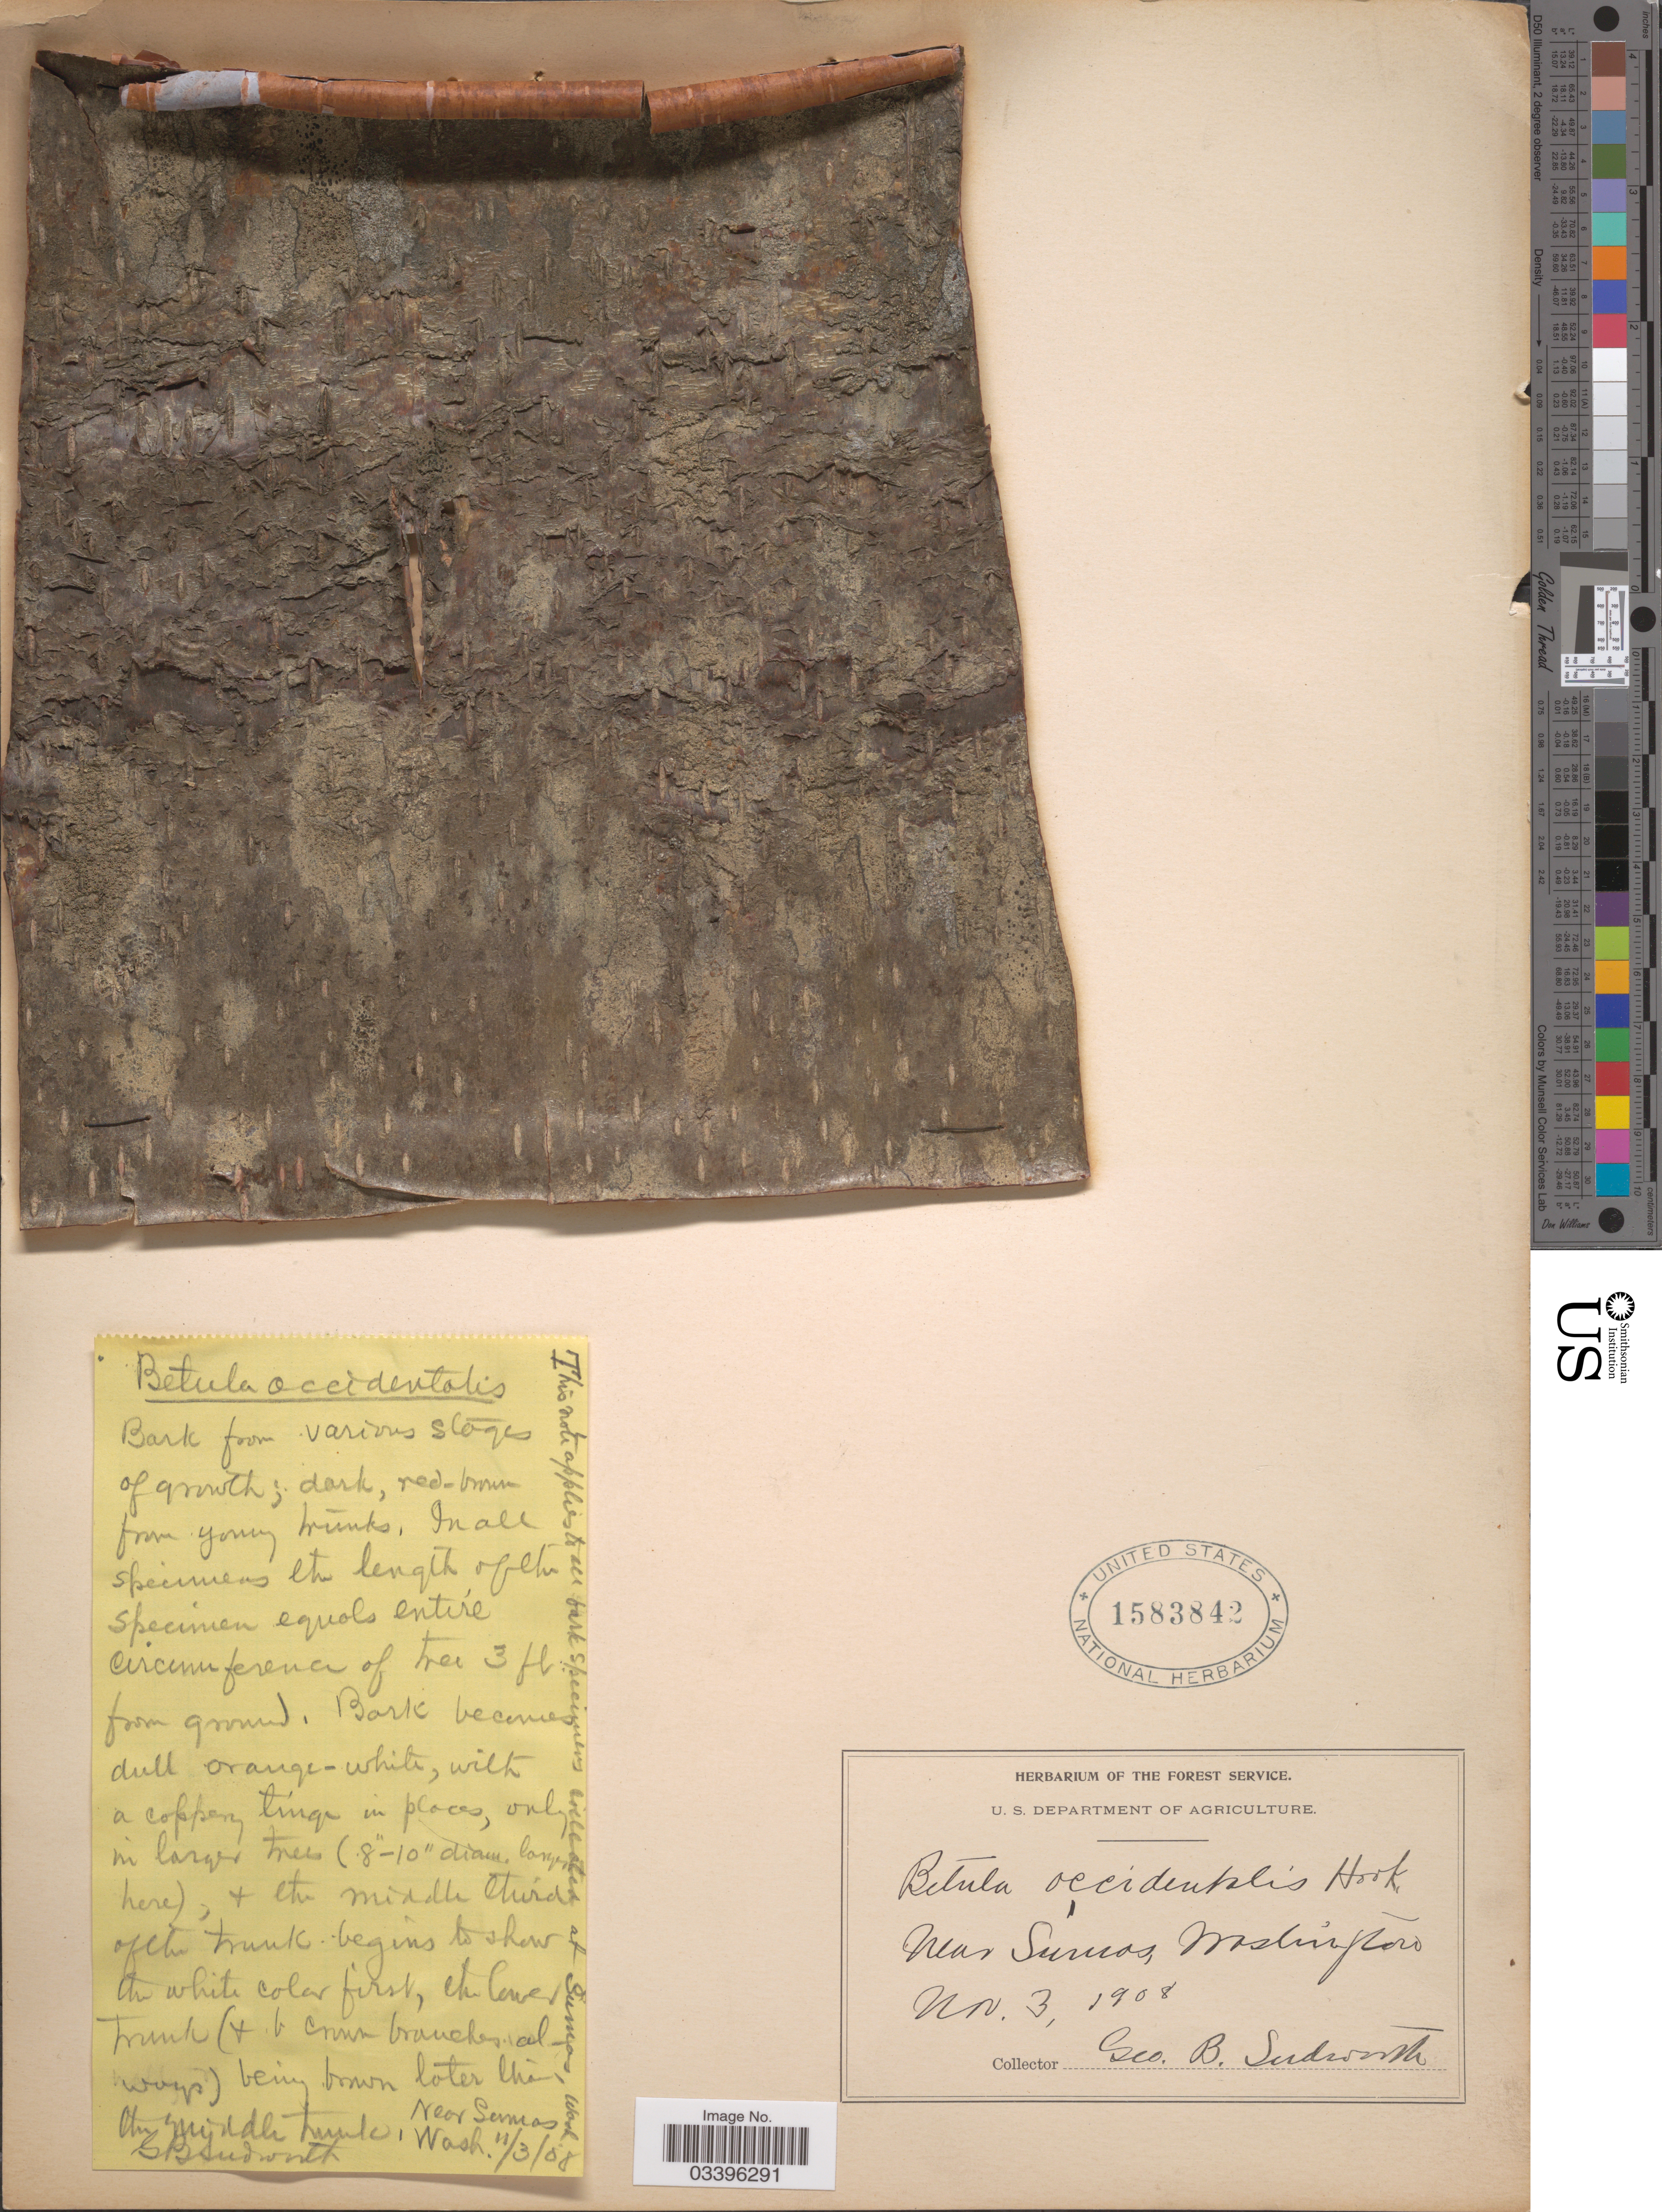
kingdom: Plantae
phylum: Tracheophyta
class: Magnoliopsida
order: Fagales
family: Betulaceae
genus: Betula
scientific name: Betula occidentalis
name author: Hook.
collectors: G. B. Sudworth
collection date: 1908-11-03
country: United States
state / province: Washington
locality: Near Sumas, Wash.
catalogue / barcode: US 1583842